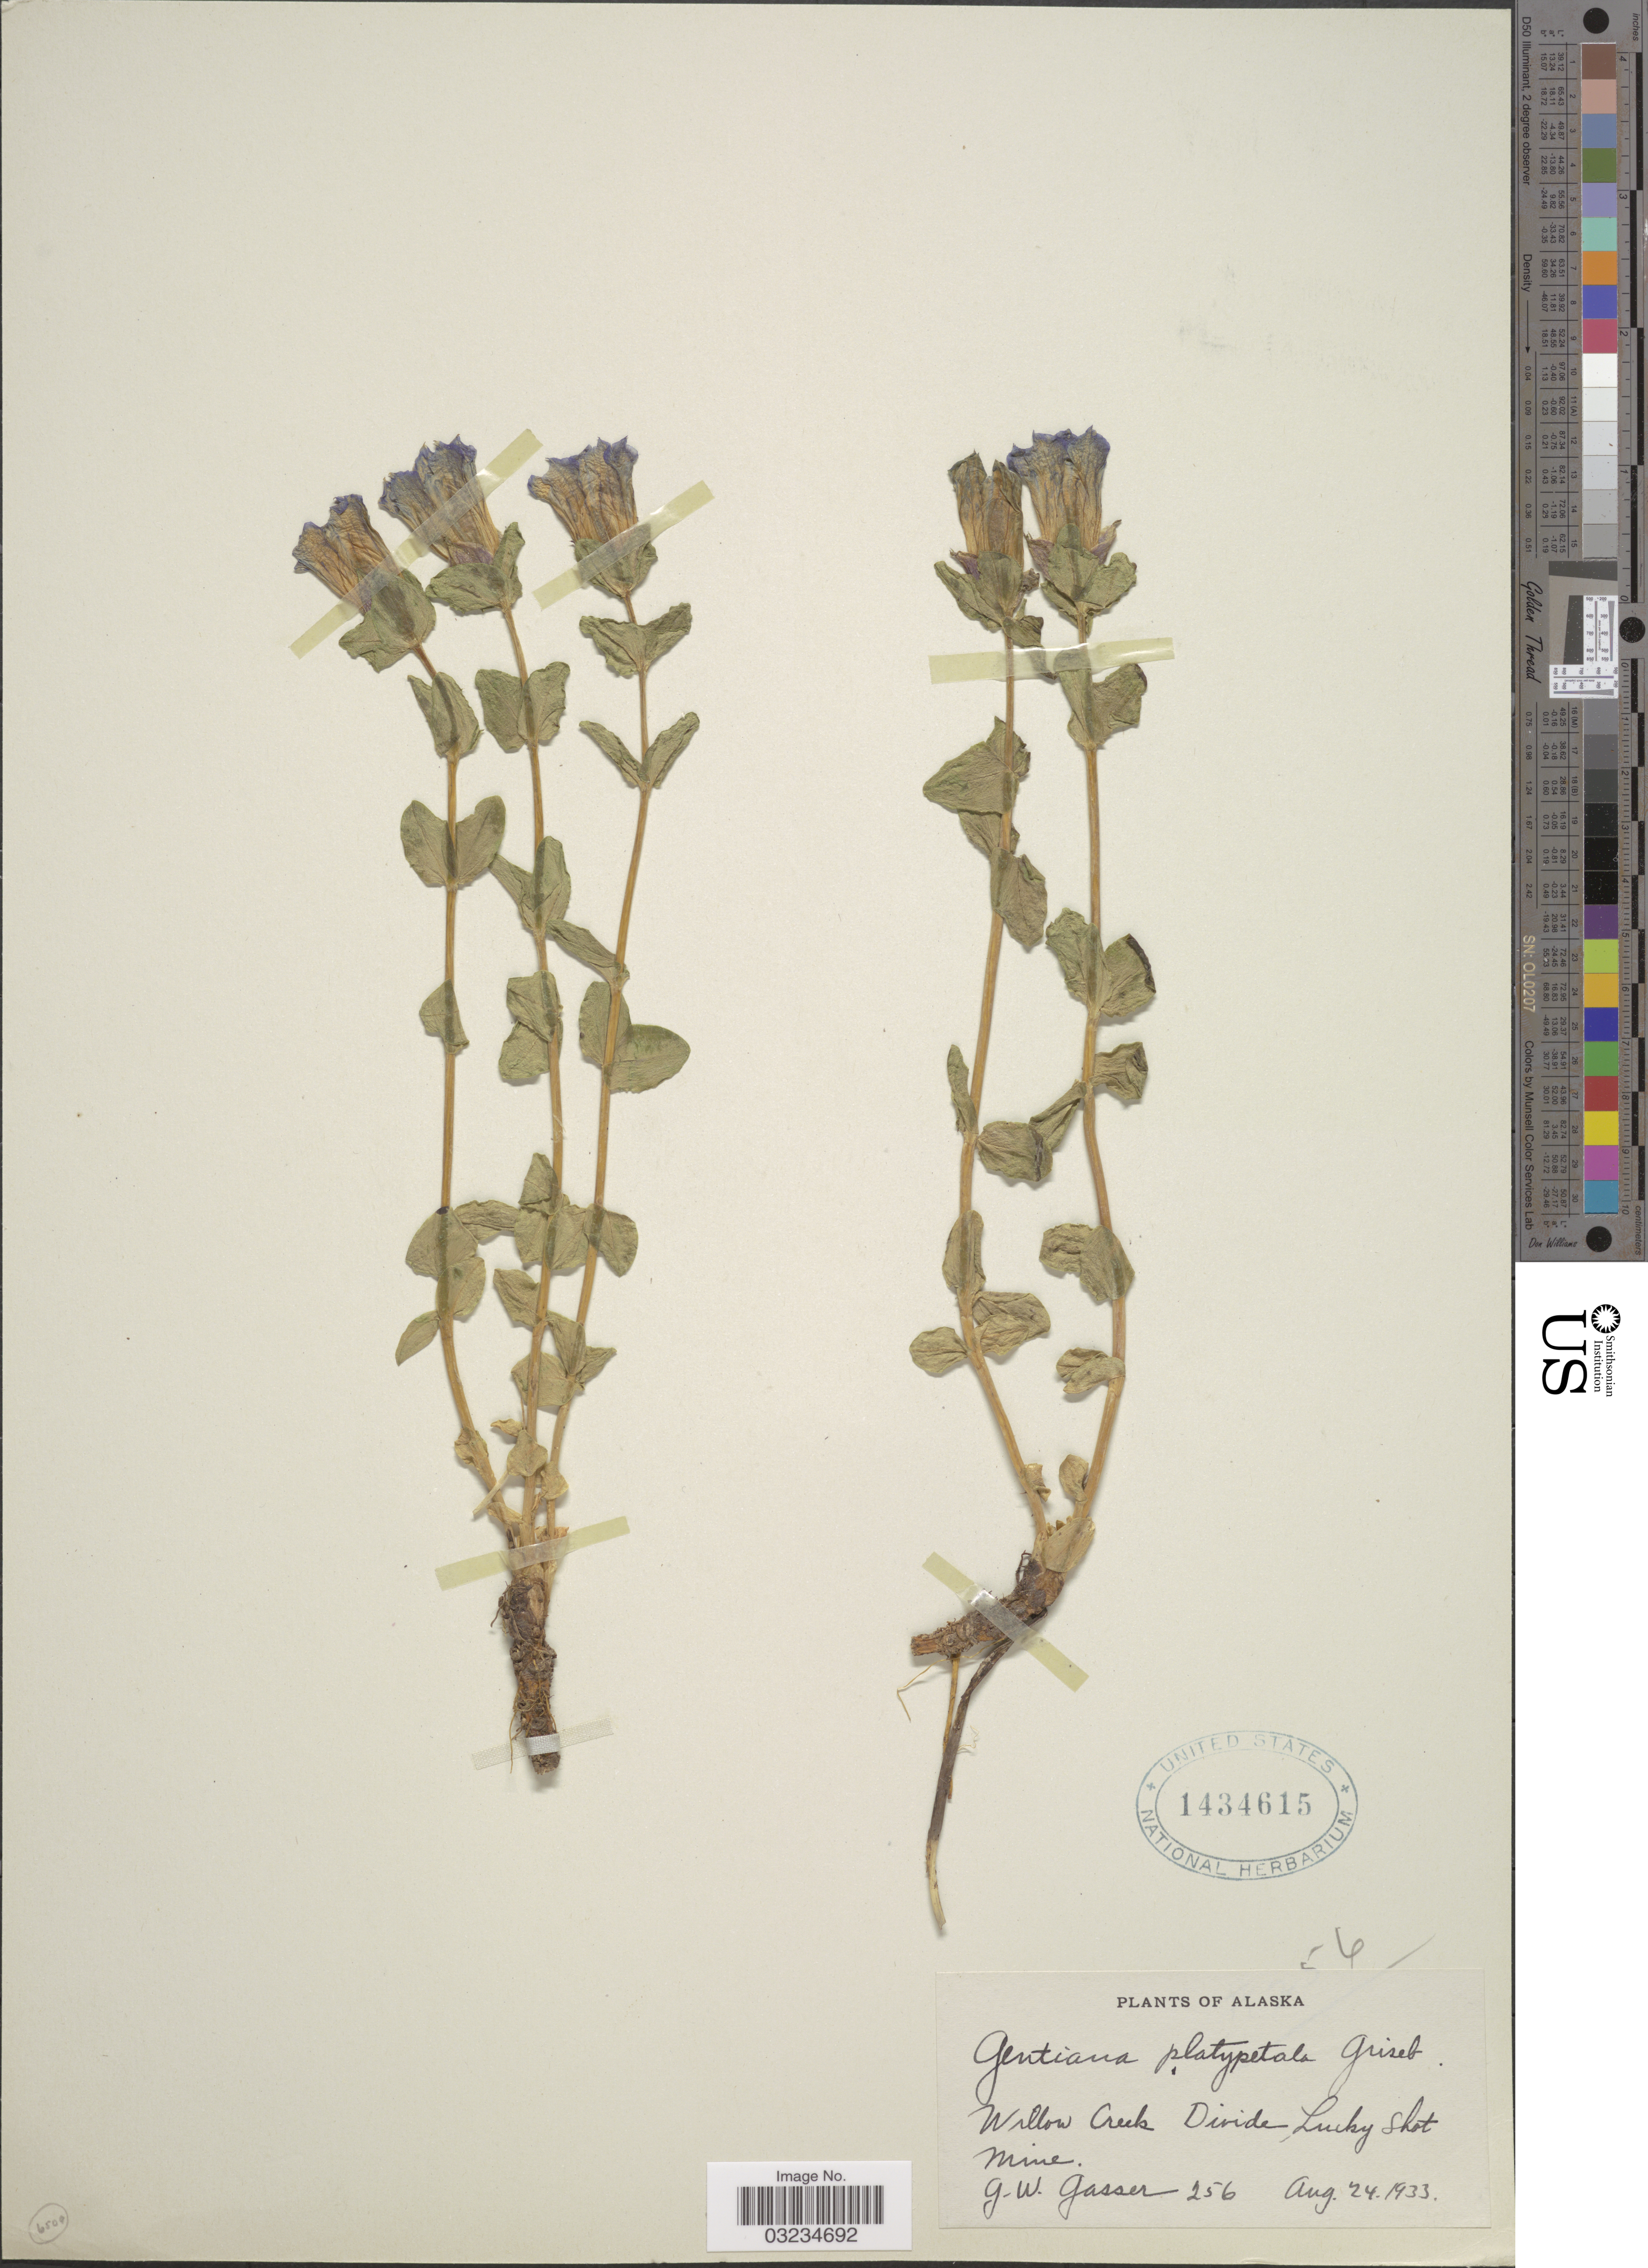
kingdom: Plantae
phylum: Tracheophyta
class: Magnoliopsida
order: Gentianales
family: Gentianaceae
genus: Gentiana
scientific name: Gentiana platypetala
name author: Griseb.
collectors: G. Gasser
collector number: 256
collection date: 1933-08-24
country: United States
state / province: Alaska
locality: Willow Creek Divide, Lucky Shot Mine.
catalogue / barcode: US 1434615